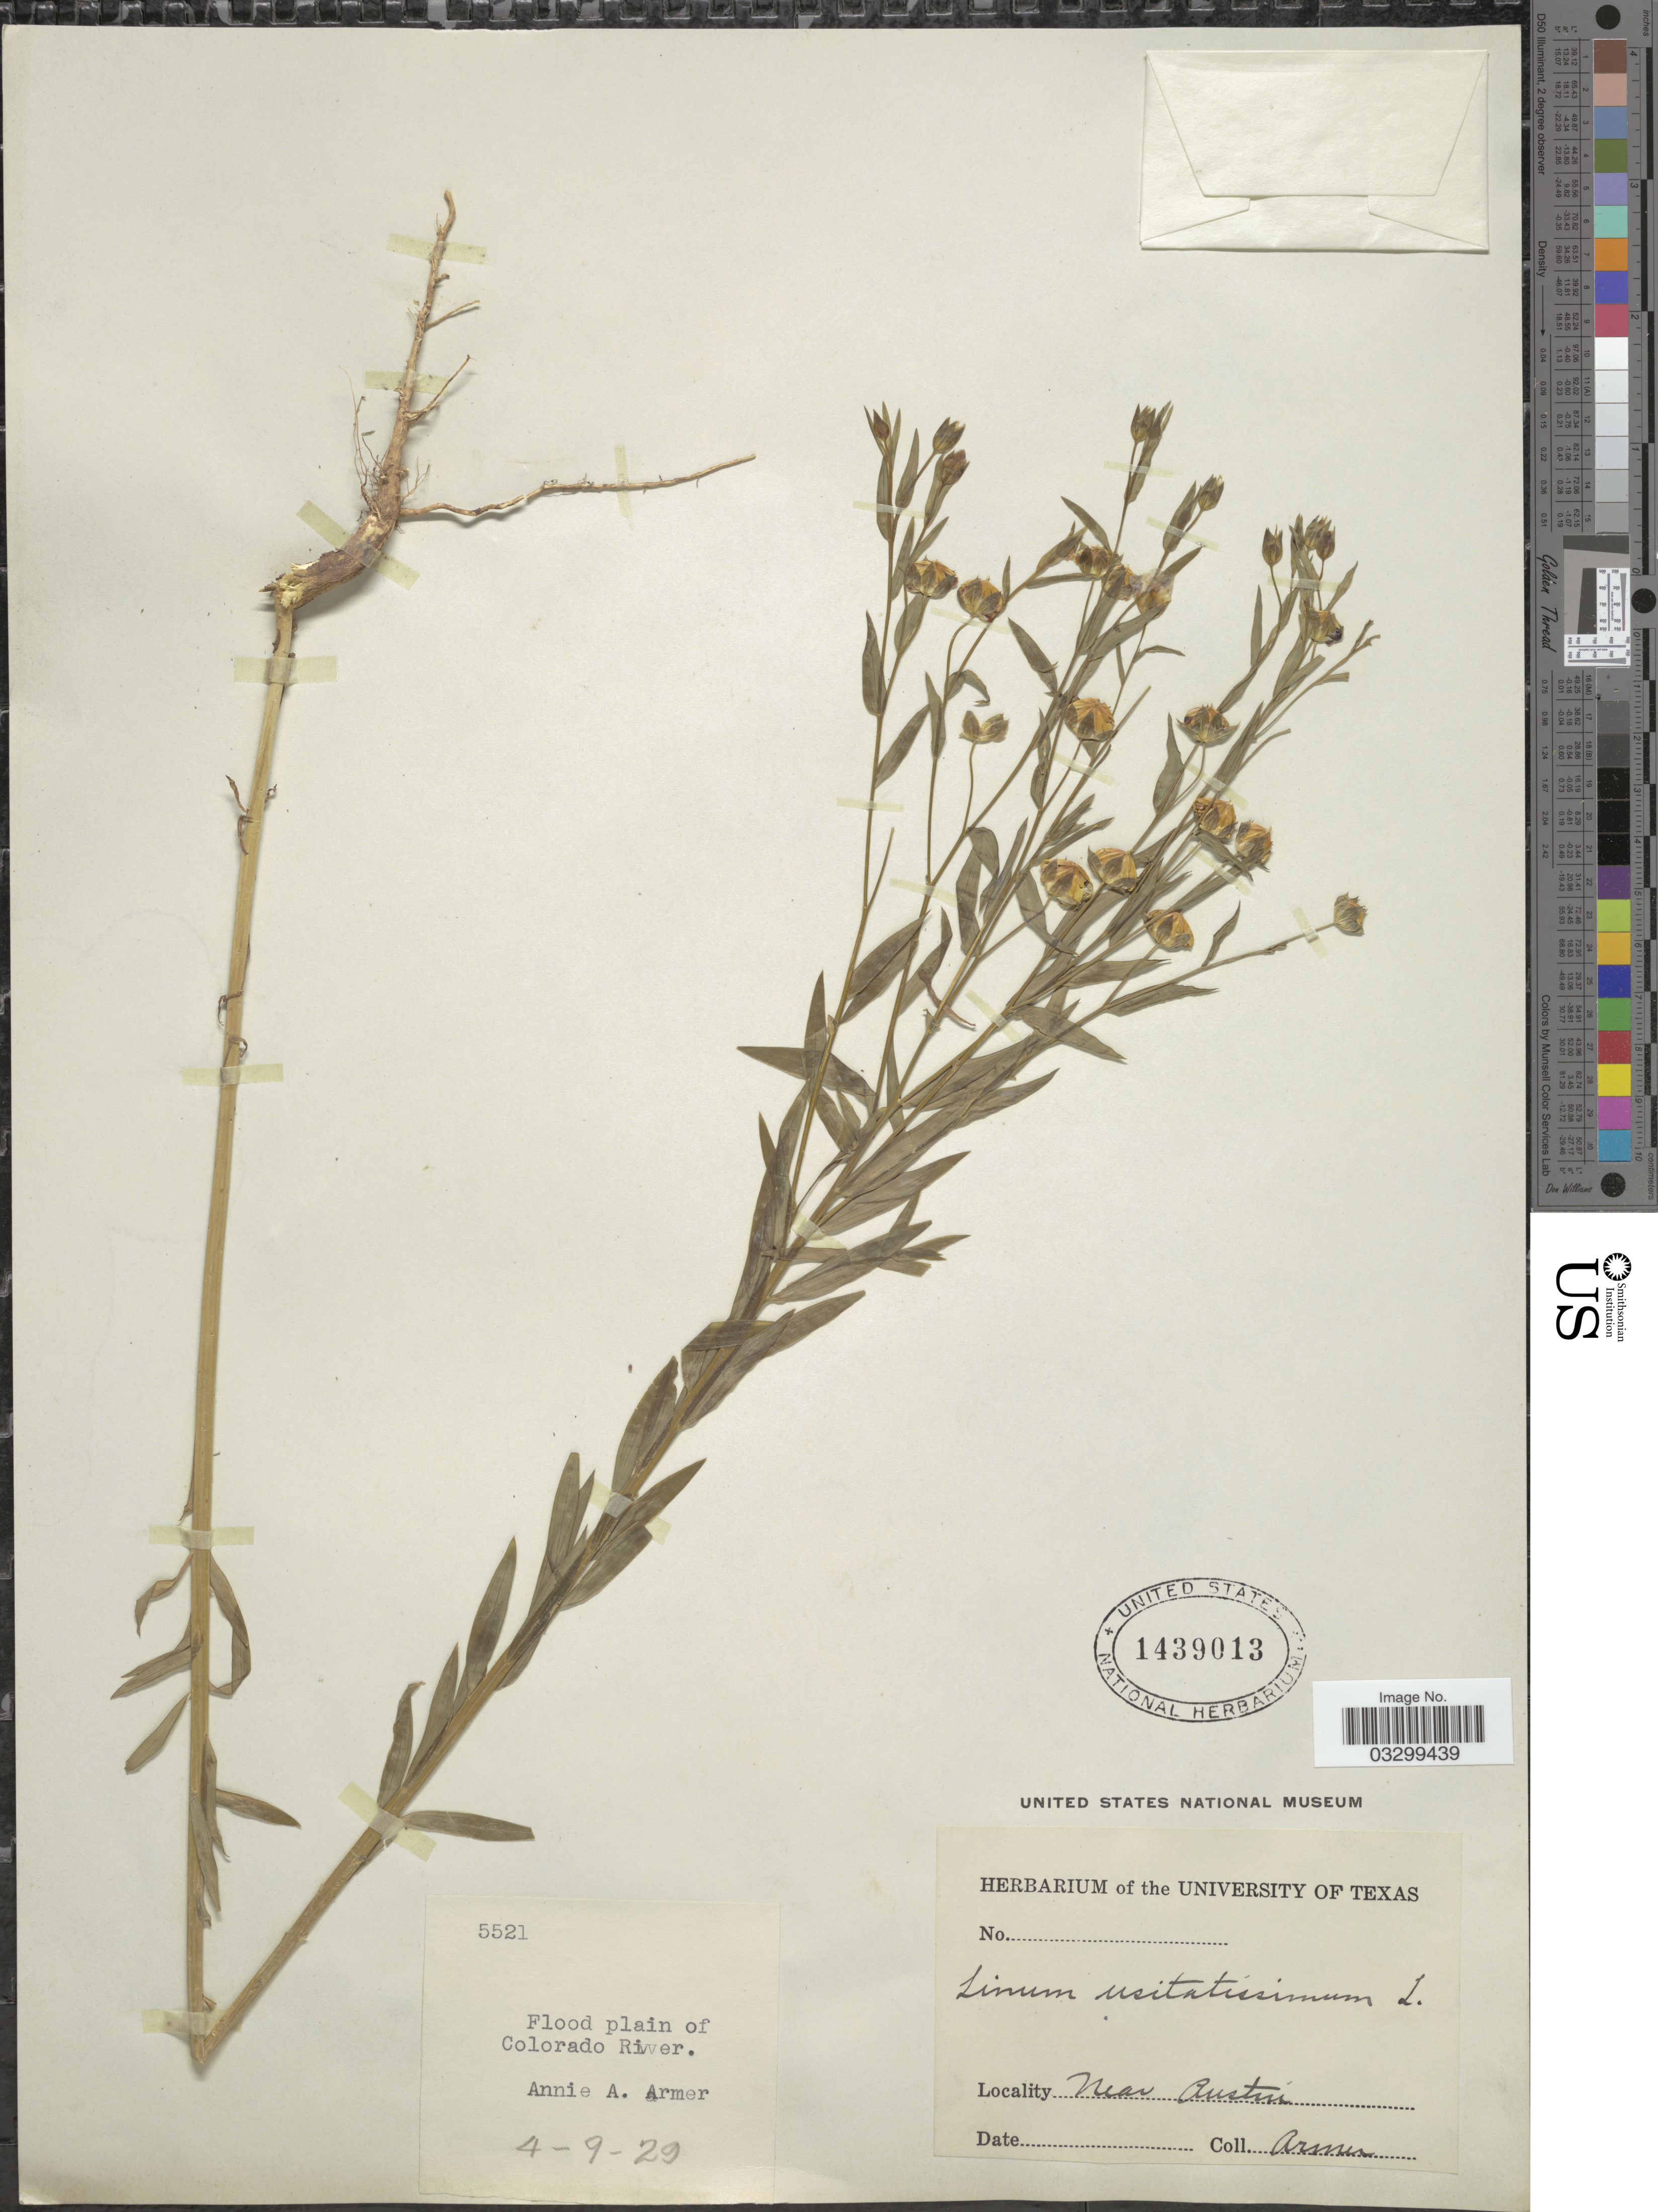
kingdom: Plantae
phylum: Tracheophyta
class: Magnoliopsida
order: Malpighiales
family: Linaceae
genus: Linum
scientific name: Linum usitatissimum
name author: L.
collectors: A. Armer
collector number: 5521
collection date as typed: Transcribed d/m/y: 9/4/29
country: United States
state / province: Texas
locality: Near Austin. Flood plain of Colorado River.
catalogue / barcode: US 1439013